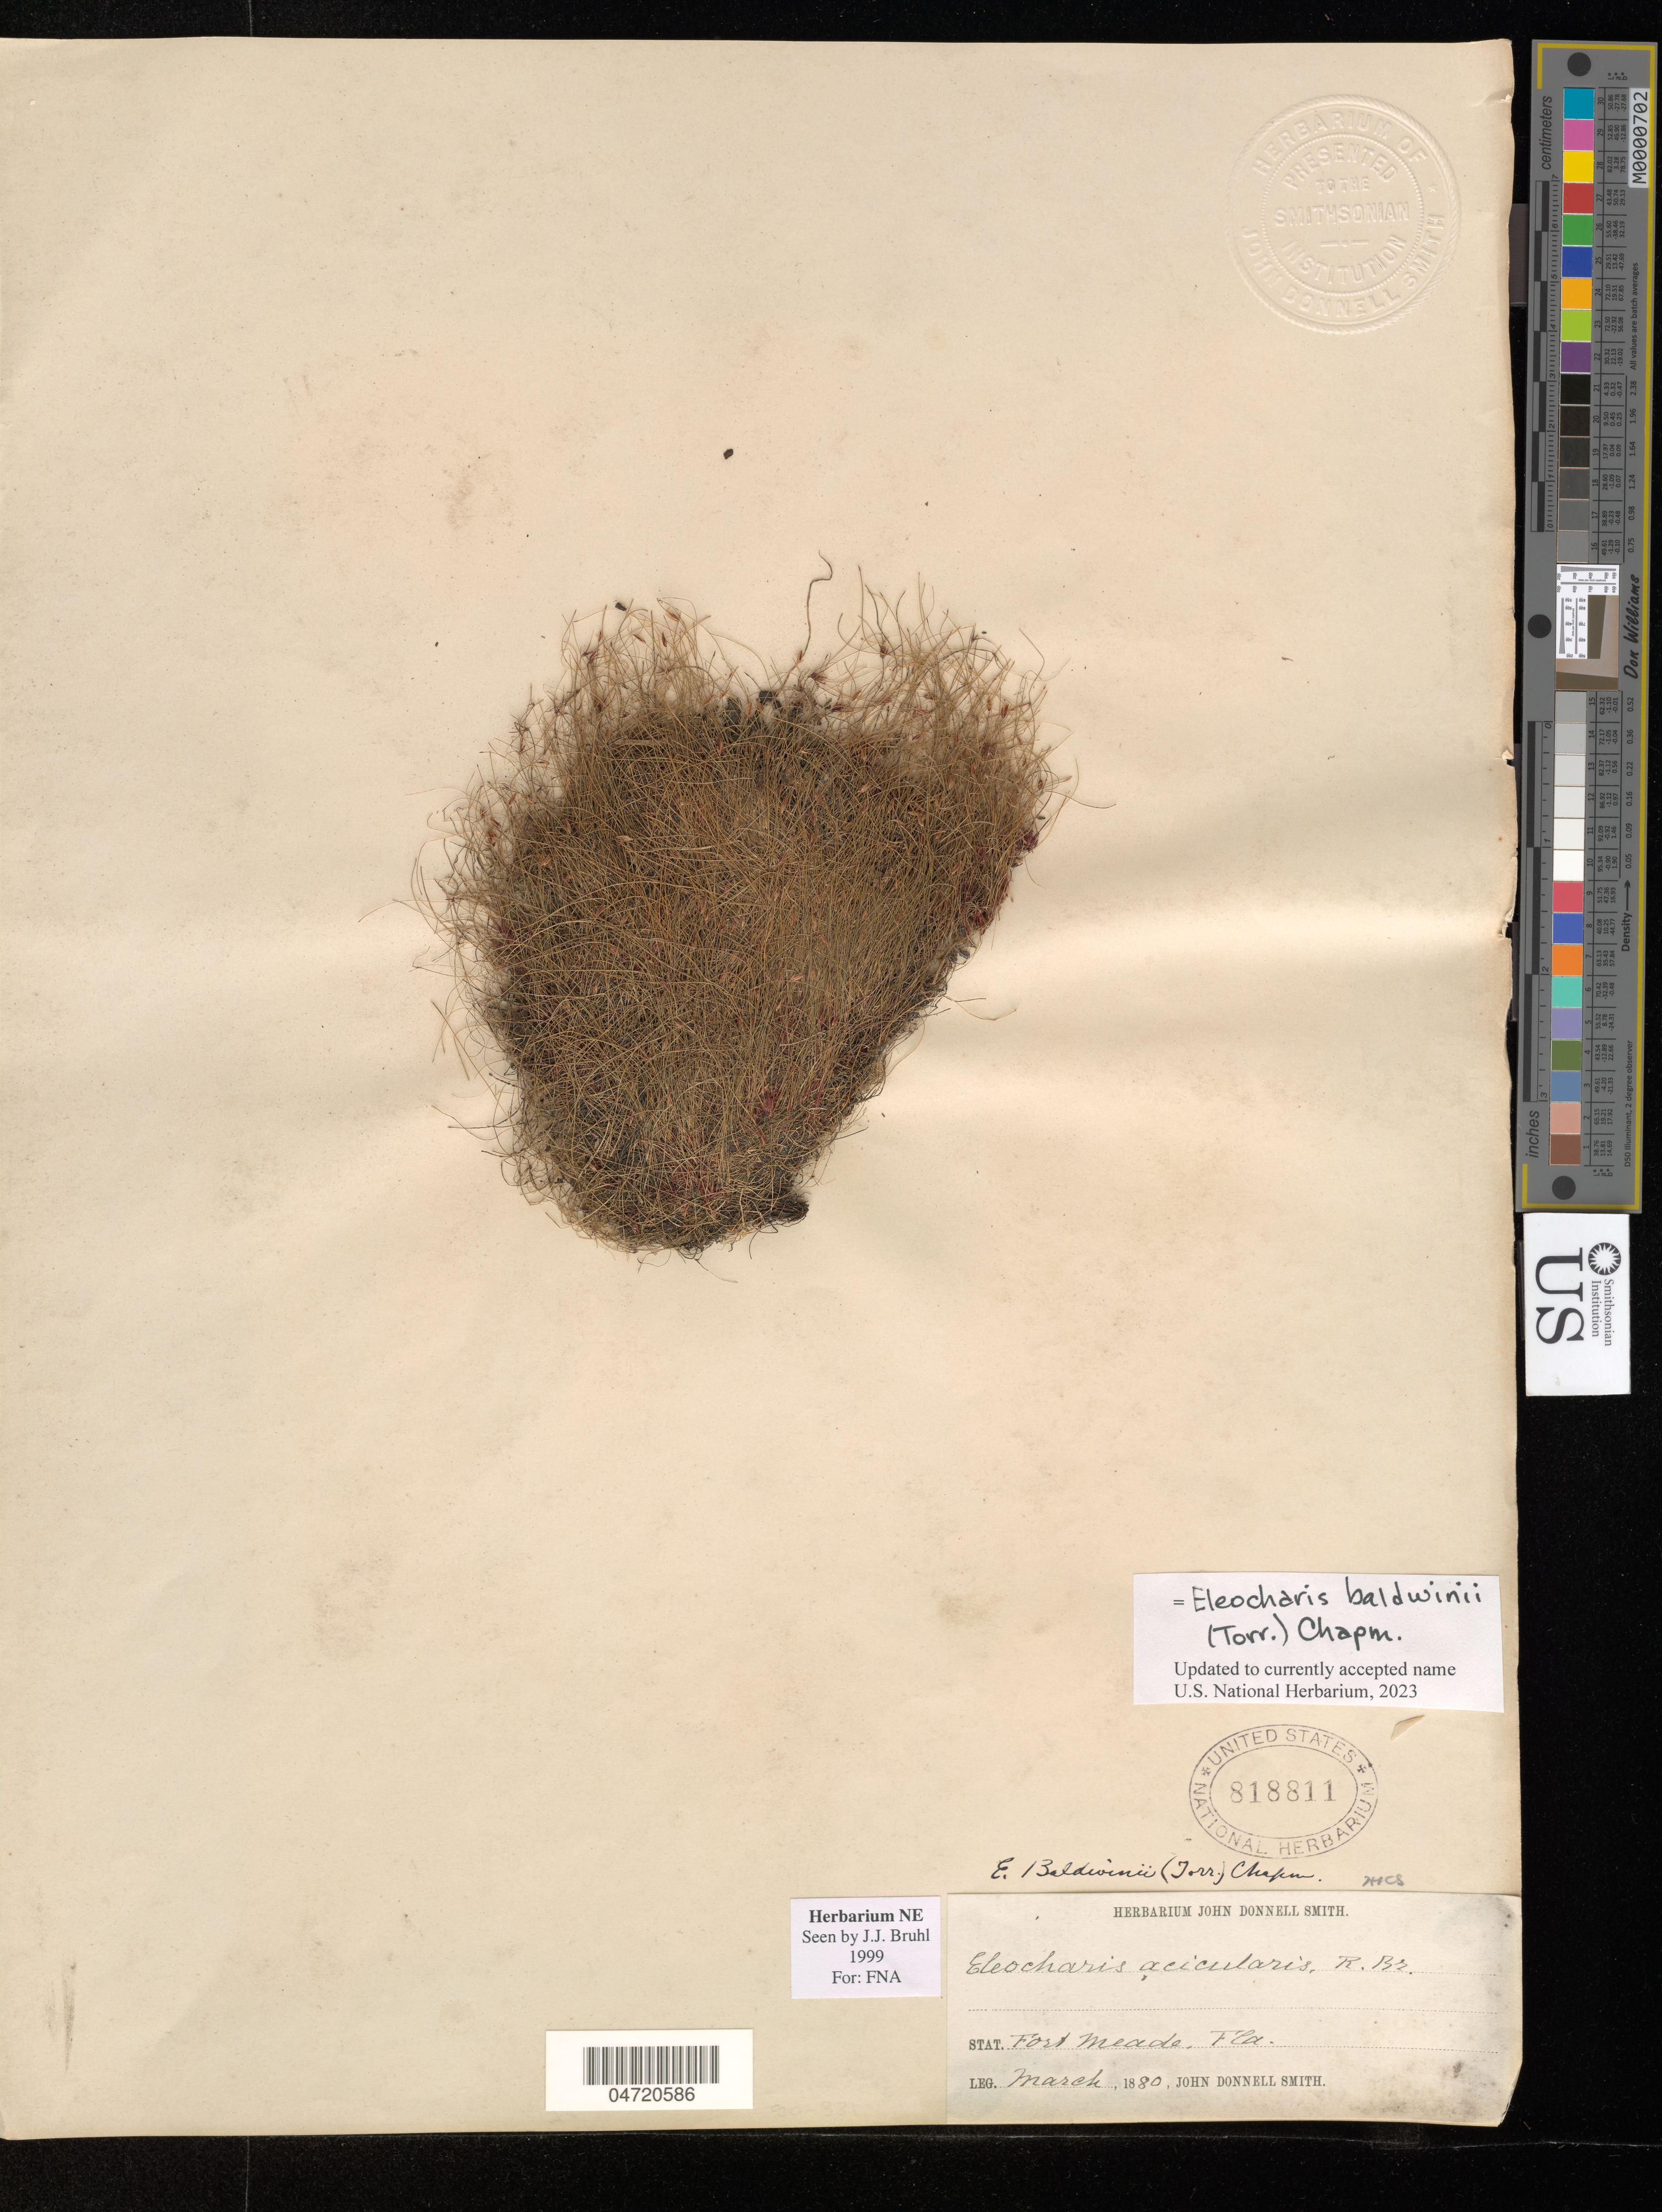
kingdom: Plantae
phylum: Tracheophyta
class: Liliopsida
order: Poales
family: Cyperaceae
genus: Eleocharis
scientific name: Eleocharis baldwinii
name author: (Torr.) Chapm.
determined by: Bruhl, J. J., (NE), University of New England (AUSTRALIA)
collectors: J. Donnell Smith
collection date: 1880-03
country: United States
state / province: Florida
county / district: Polk County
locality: Fort Meade.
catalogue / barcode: US 818811